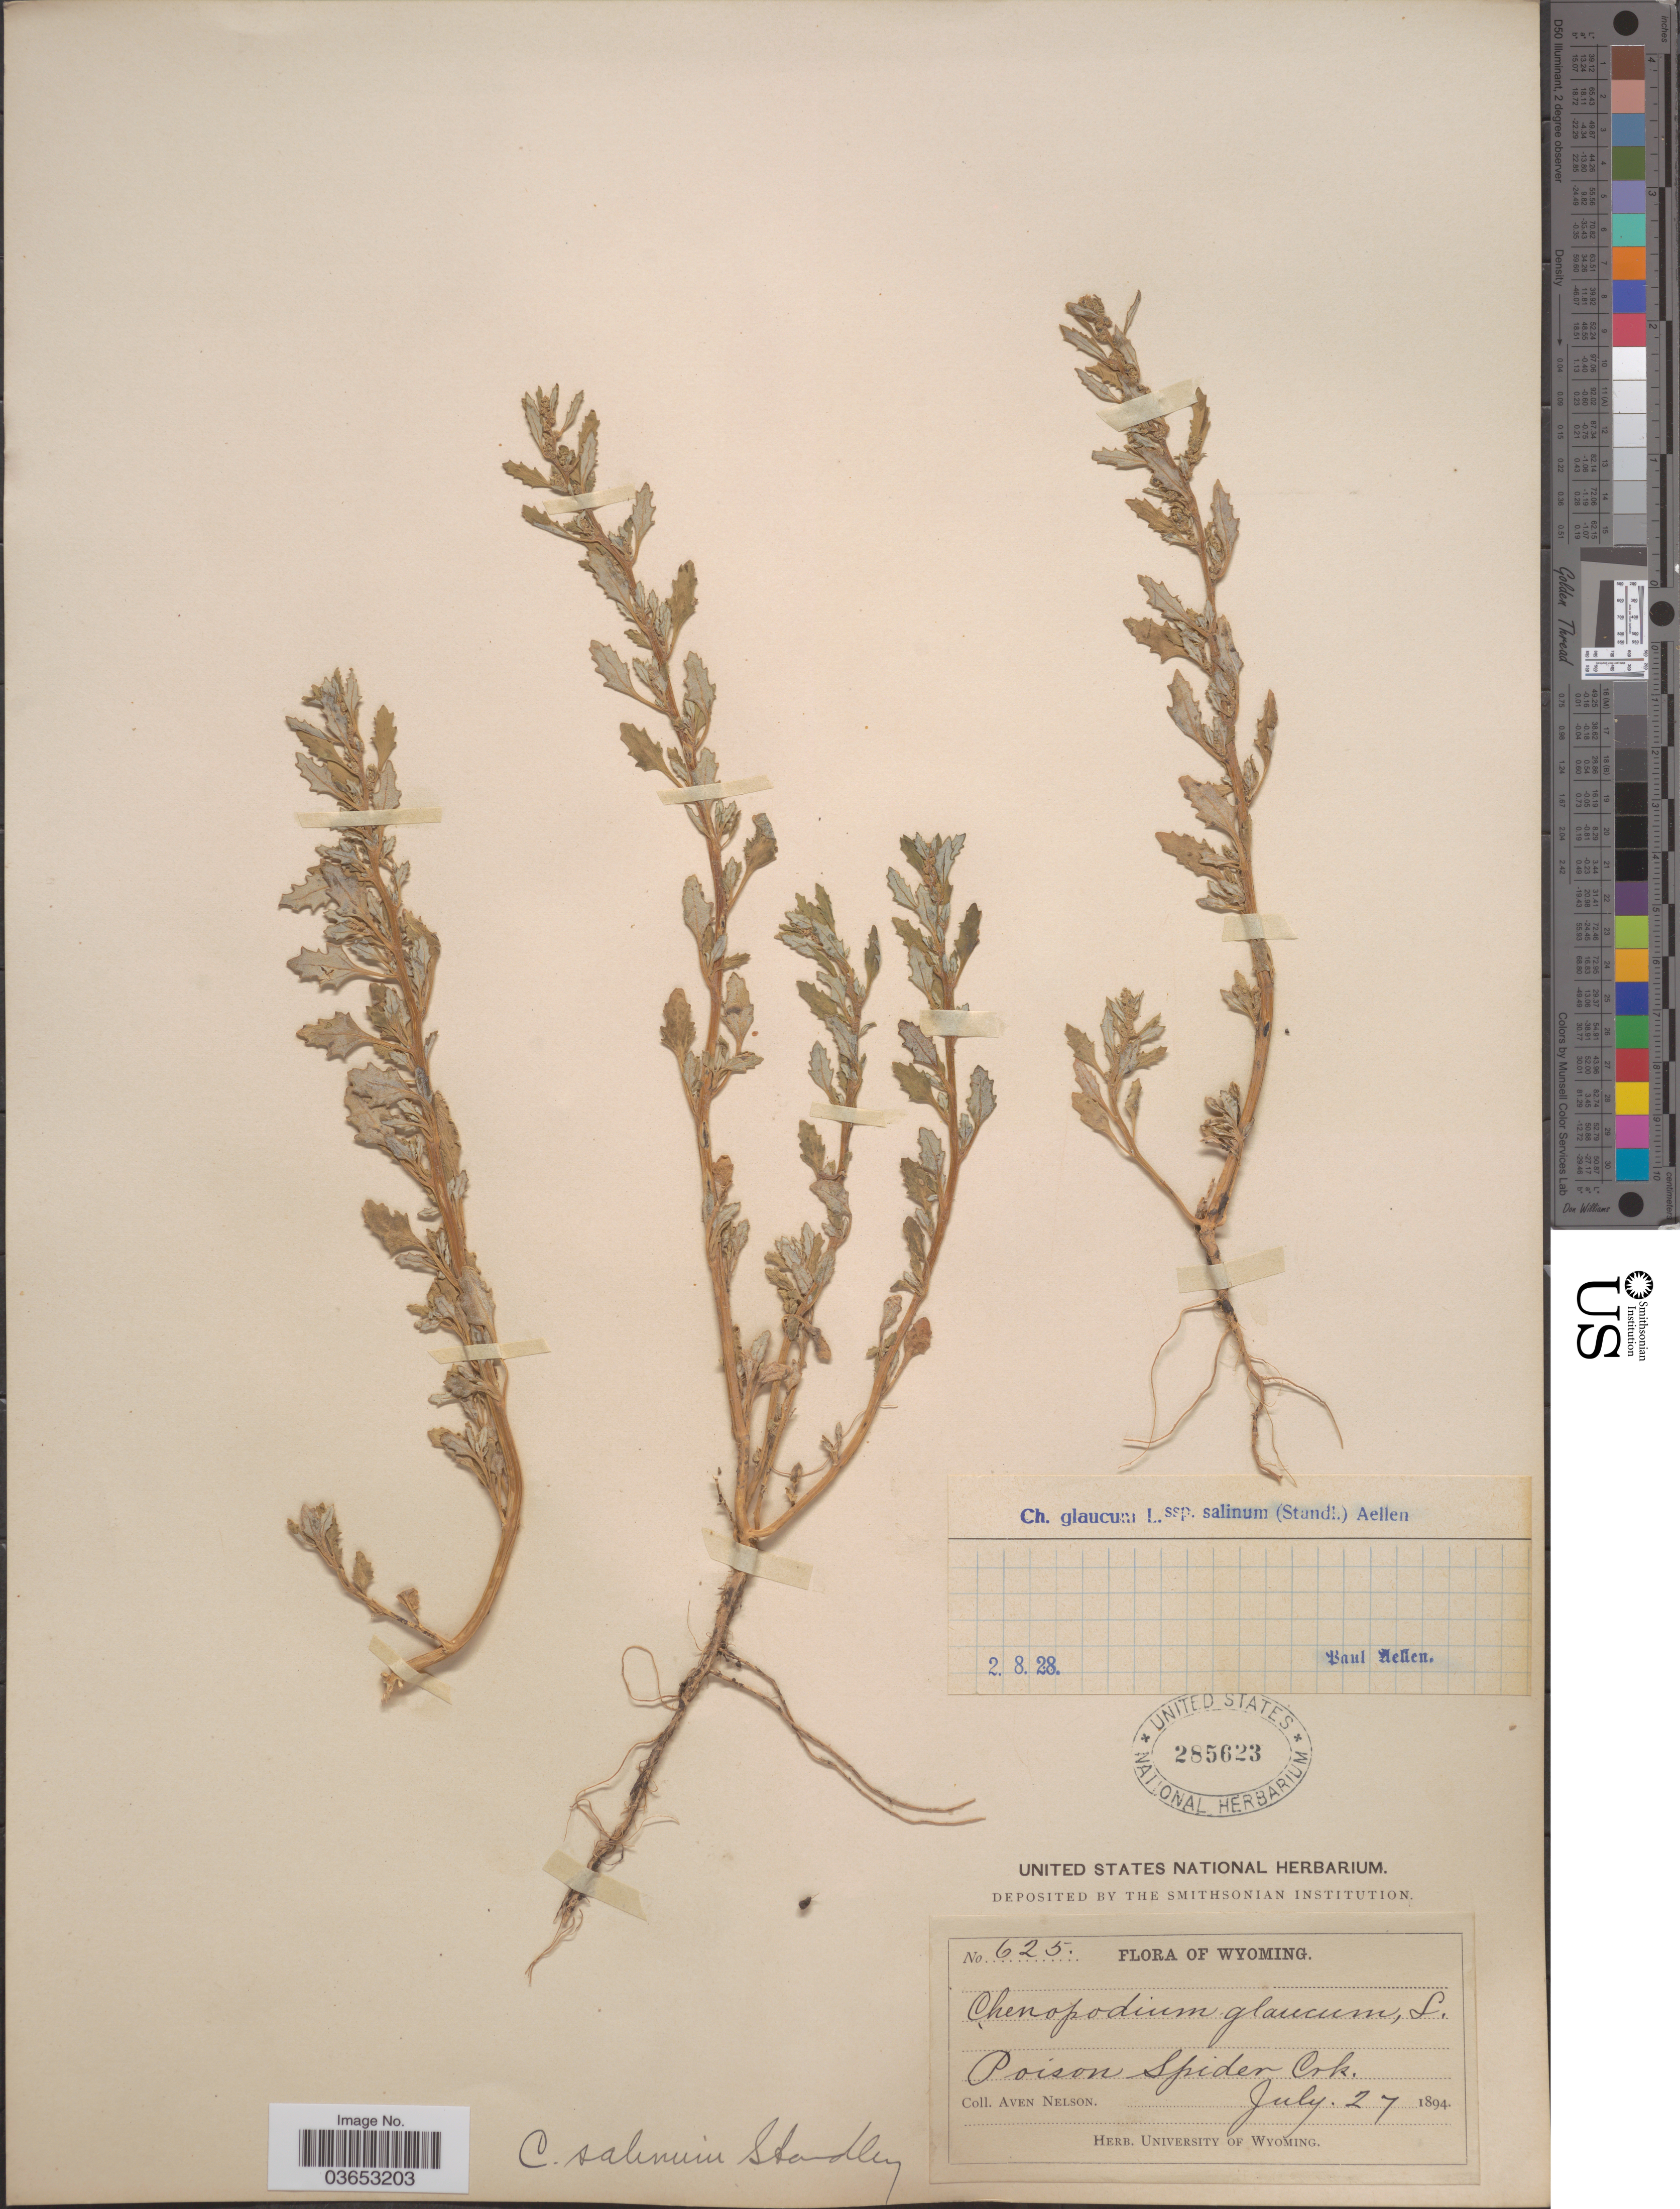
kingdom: Plantae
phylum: Tracheophyta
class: Magnoliopsida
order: Caryophyllales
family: Amaranthaceae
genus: Chenopodium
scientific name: Chenopodium glaucum subsp. salinum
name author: (Aellen) Aellen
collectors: A. Nelson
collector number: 625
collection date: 1894-07-27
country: United States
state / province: Wyoming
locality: Poison Spider Crk.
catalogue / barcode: US 285623